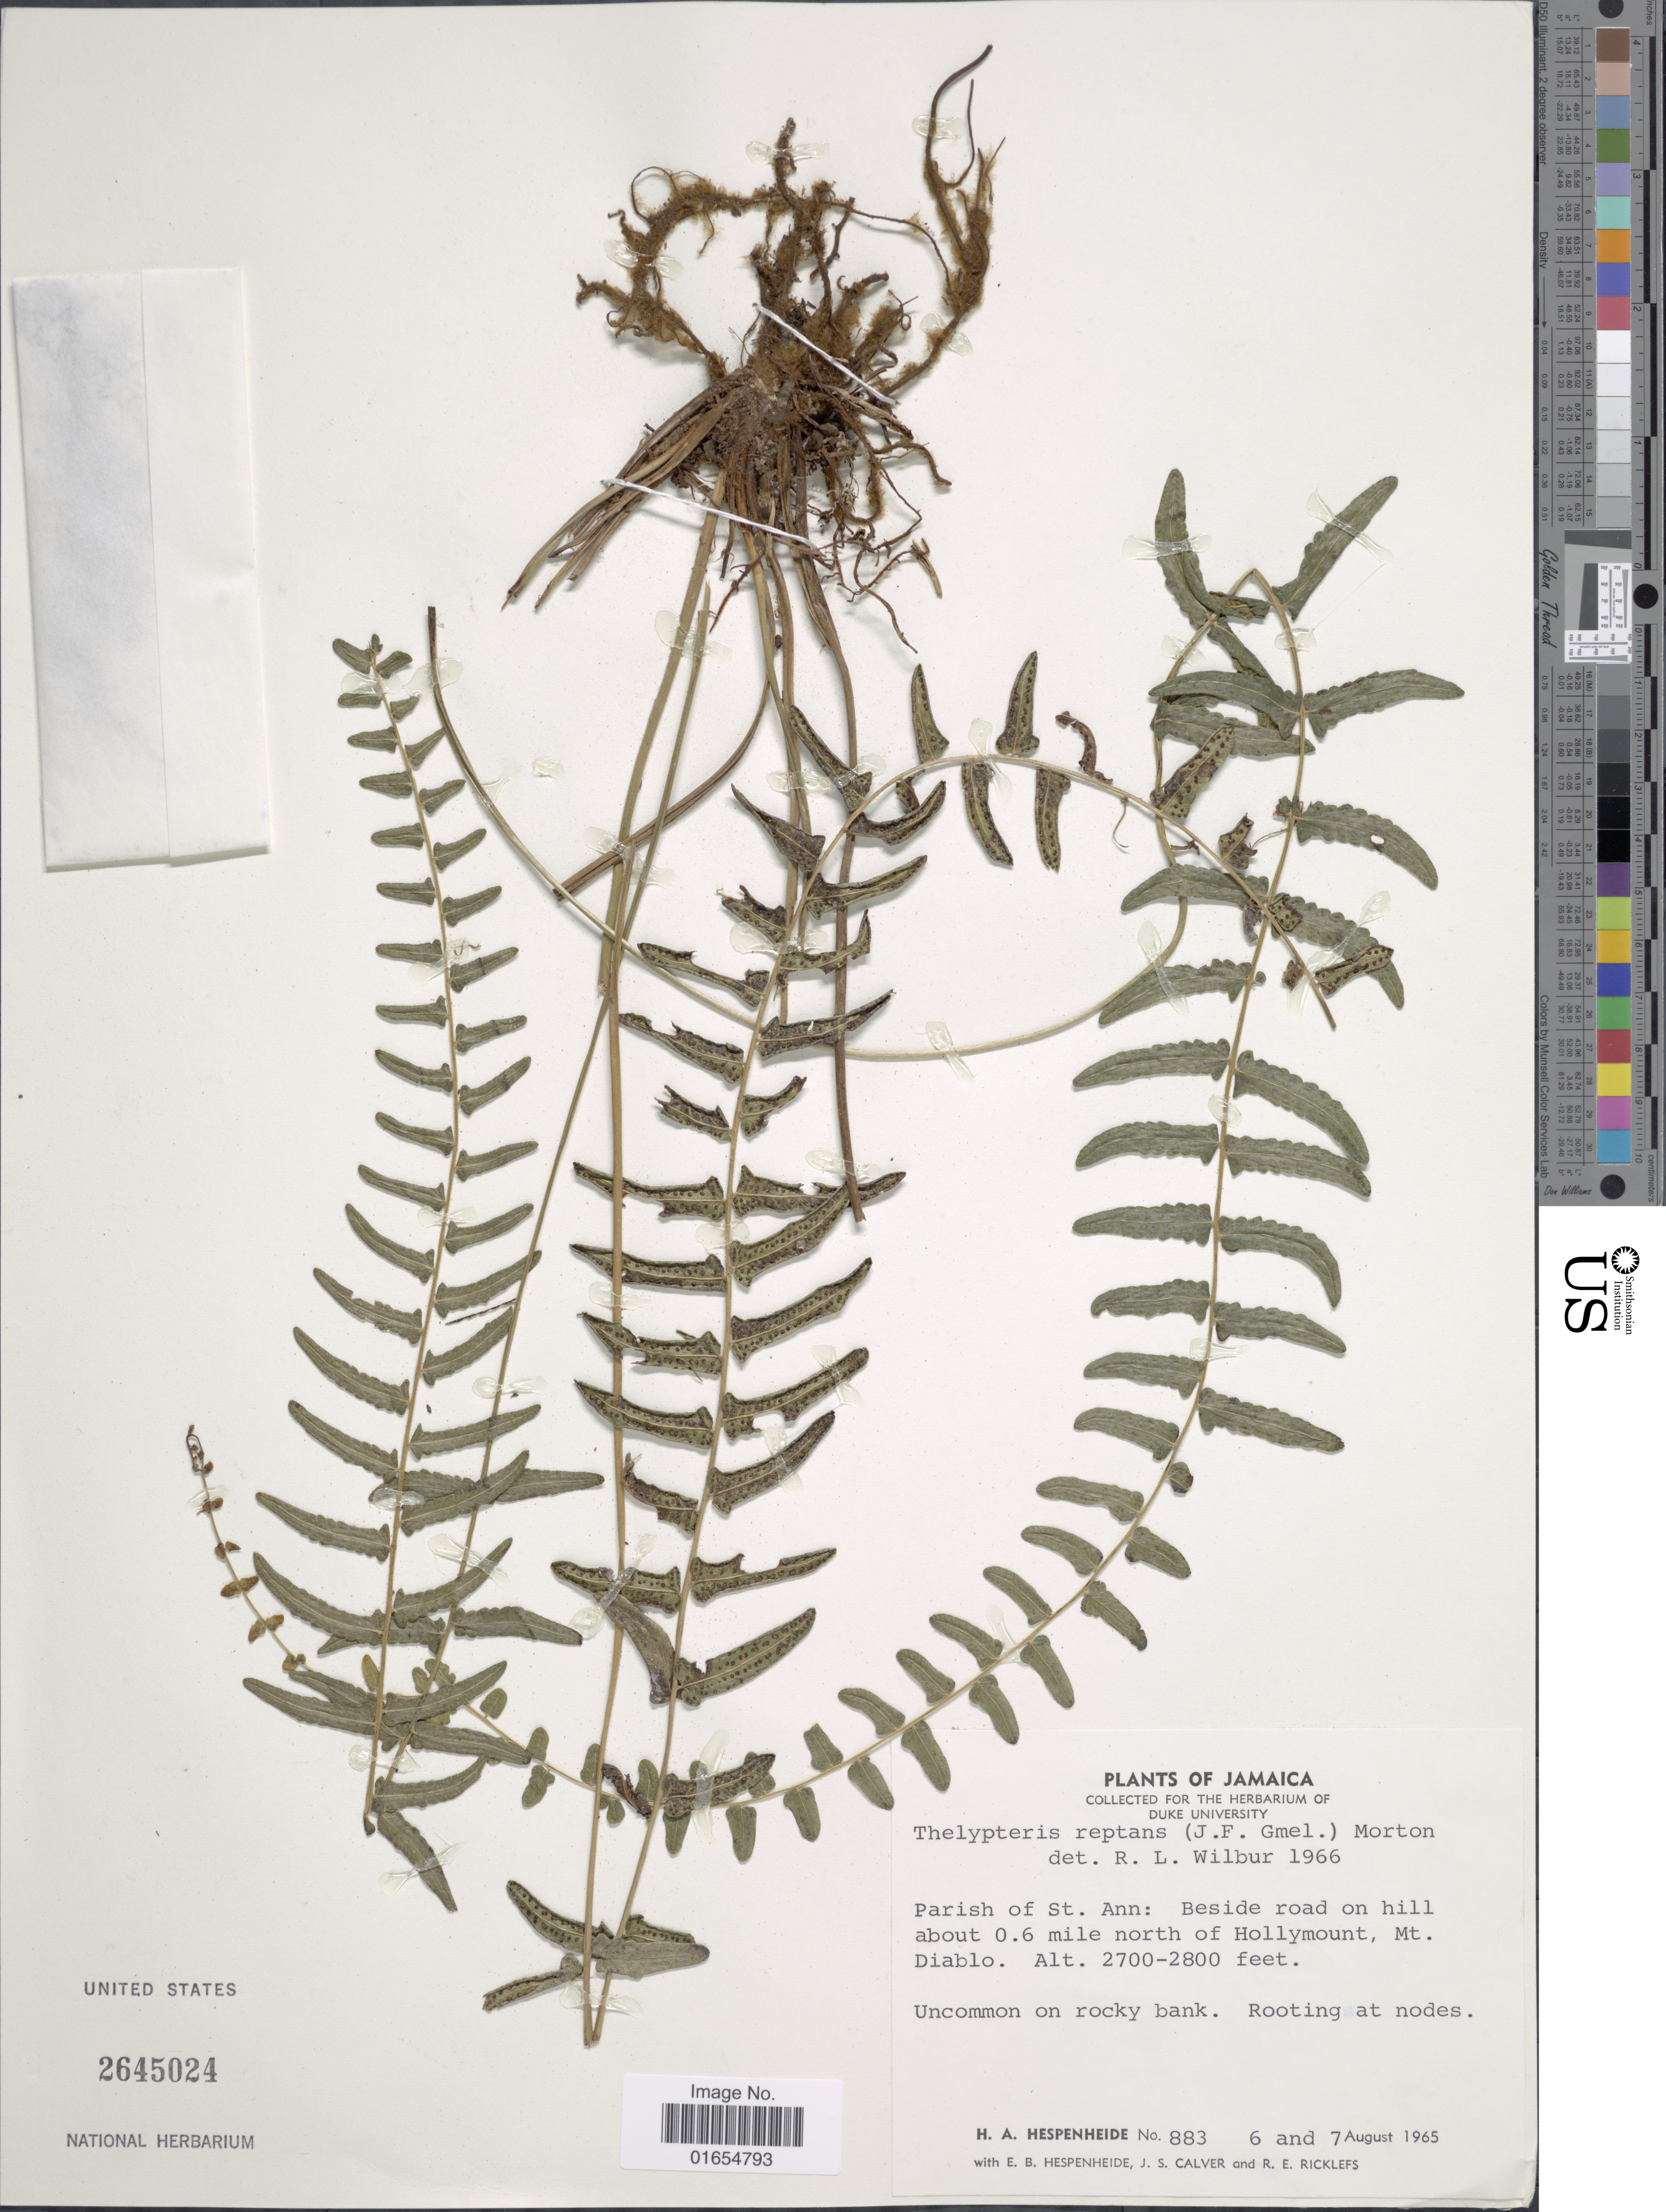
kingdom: Plantae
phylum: Tracheophyta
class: Polypodiopsida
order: Polypodiales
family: Thelypteridaceae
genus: Goniopteris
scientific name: Goniopteris reptans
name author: (J.F. Gmel.) C. Presl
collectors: H. A. Hespenheide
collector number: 833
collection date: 1965-08-06/1965-08-07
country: Jamaica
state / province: Saint Ann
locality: Beside road on hill about 0.6 mile north of Hollymount, Mt. Diablo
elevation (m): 823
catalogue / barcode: US 2645024